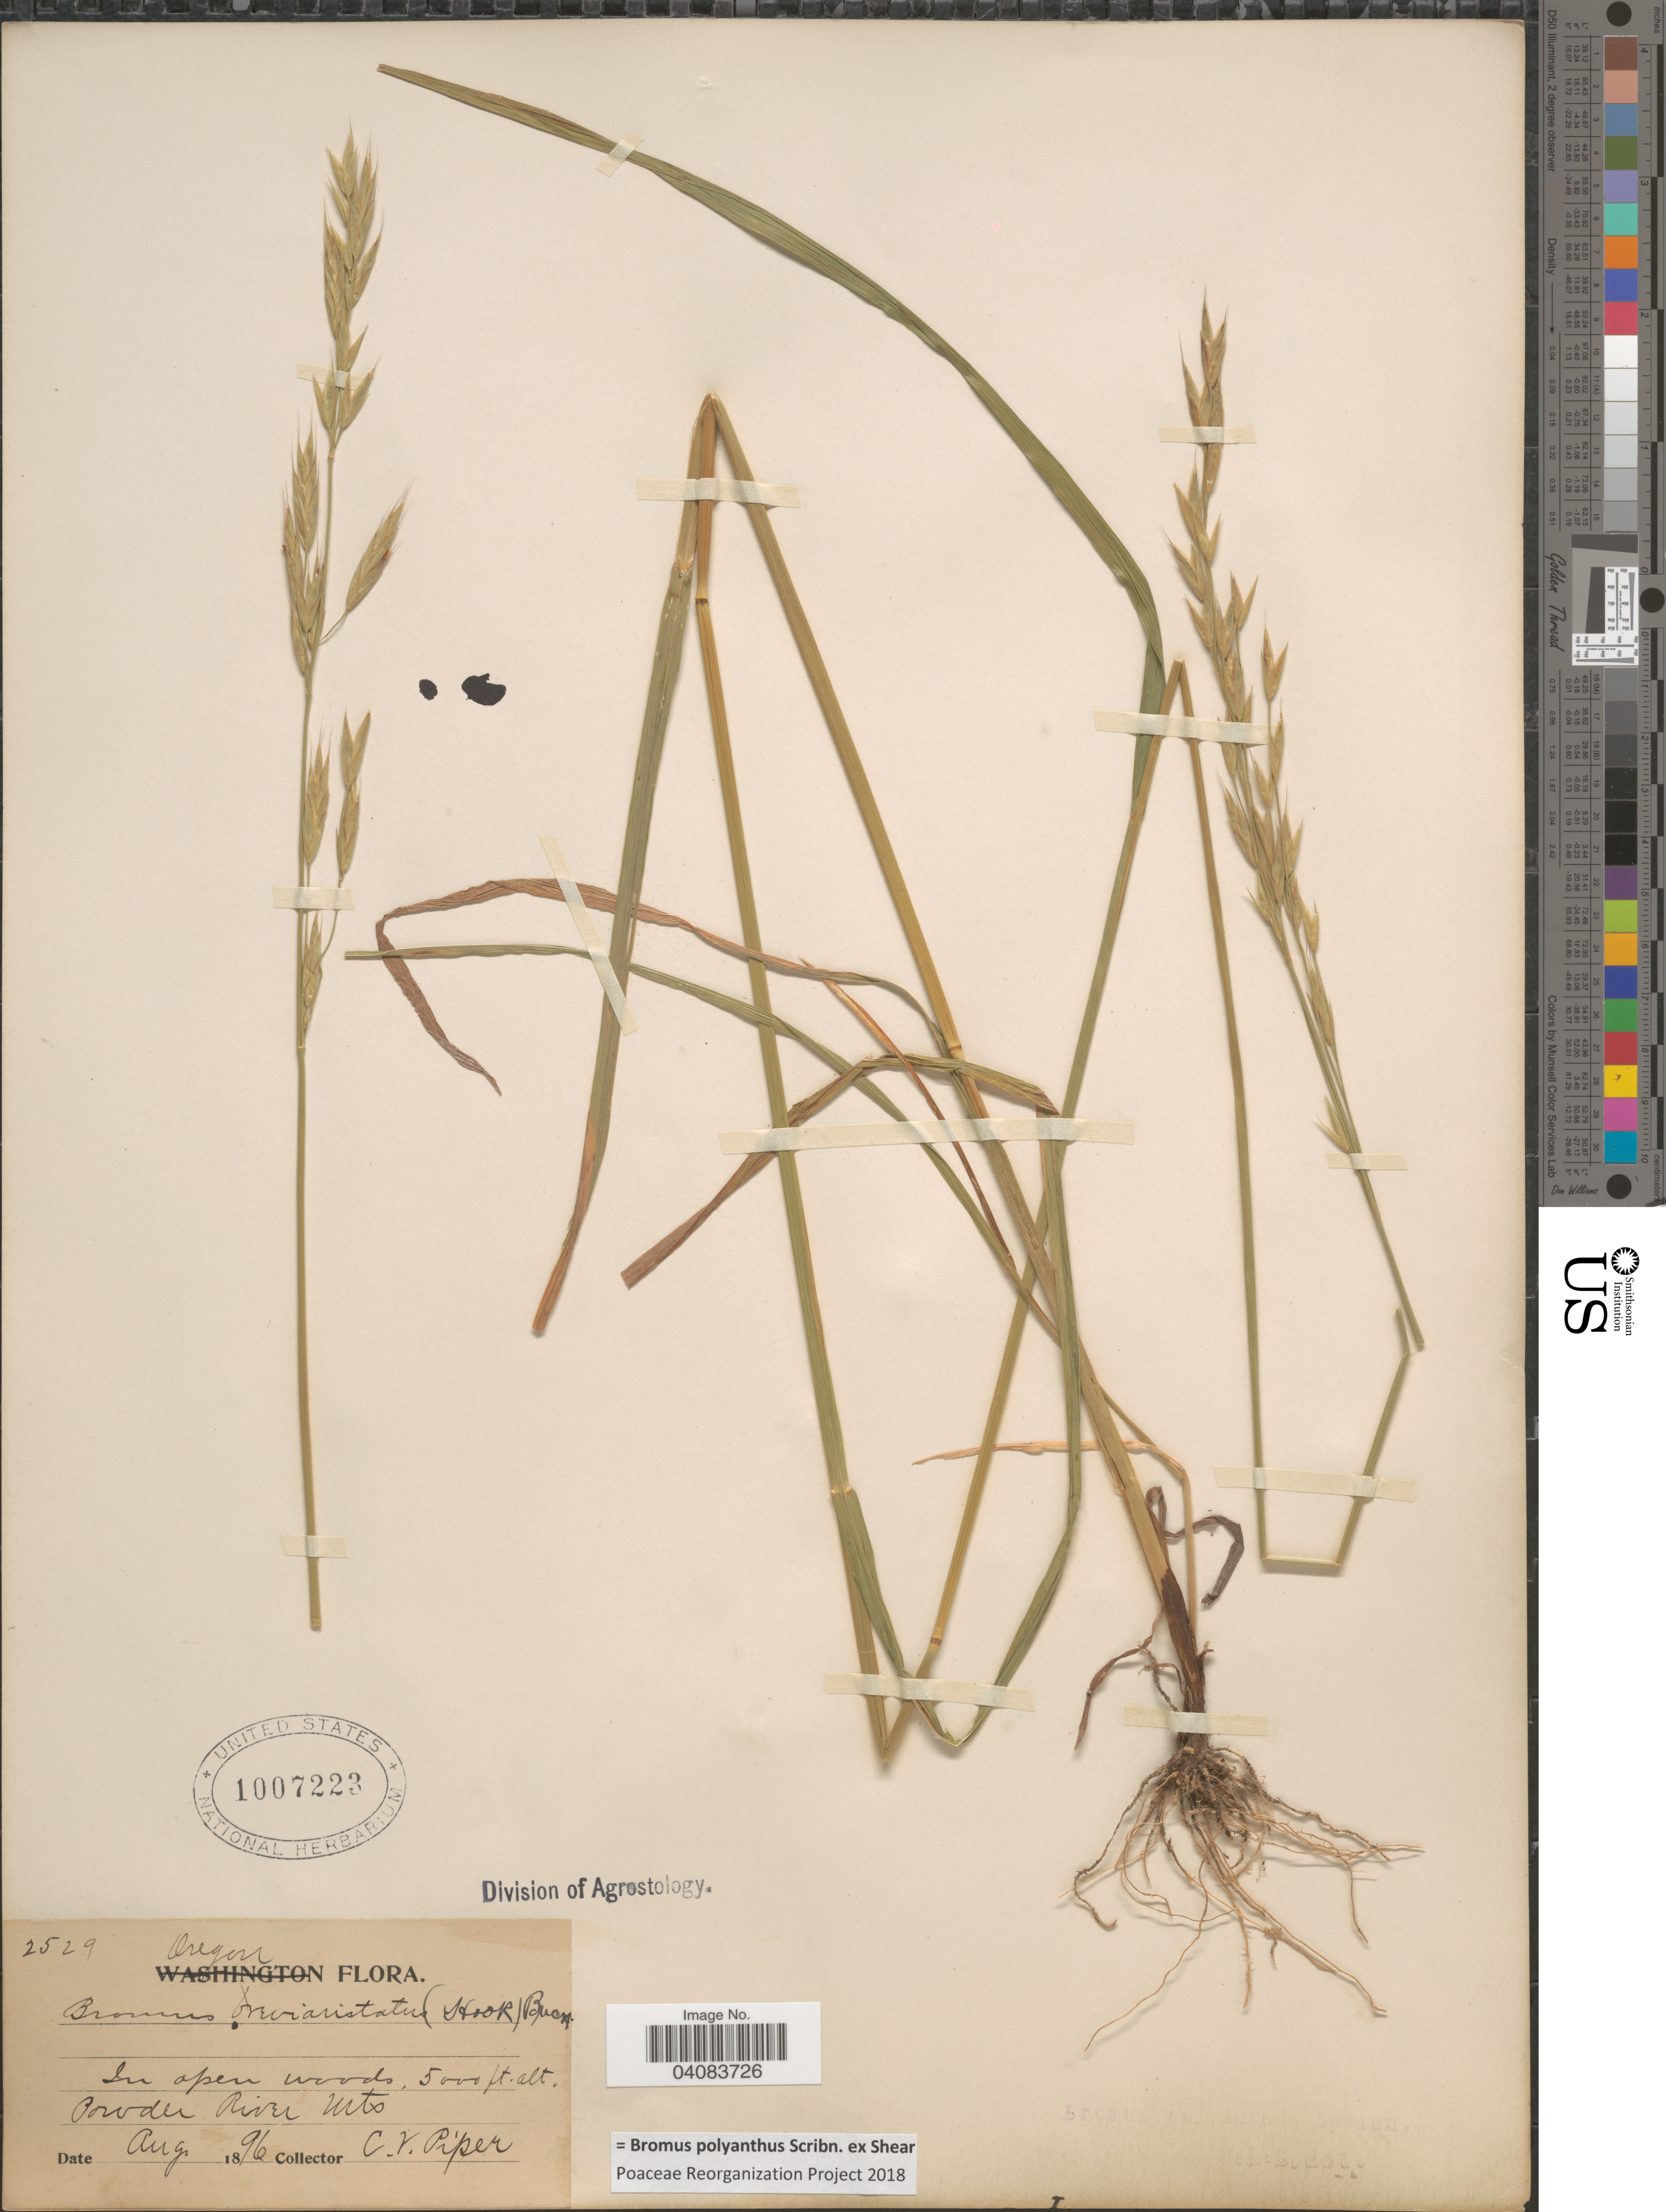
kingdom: Plantae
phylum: Tracheophyta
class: Liliopsida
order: Poales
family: Poaceae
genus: Bromus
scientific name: Bromus polyanthus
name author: Scribn. ex Shear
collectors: C. V. Piper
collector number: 2529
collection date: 1896-08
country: United States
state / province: Oregon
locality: In open woods. Powder River Mts.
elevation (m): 1524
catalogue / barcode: US 1007223